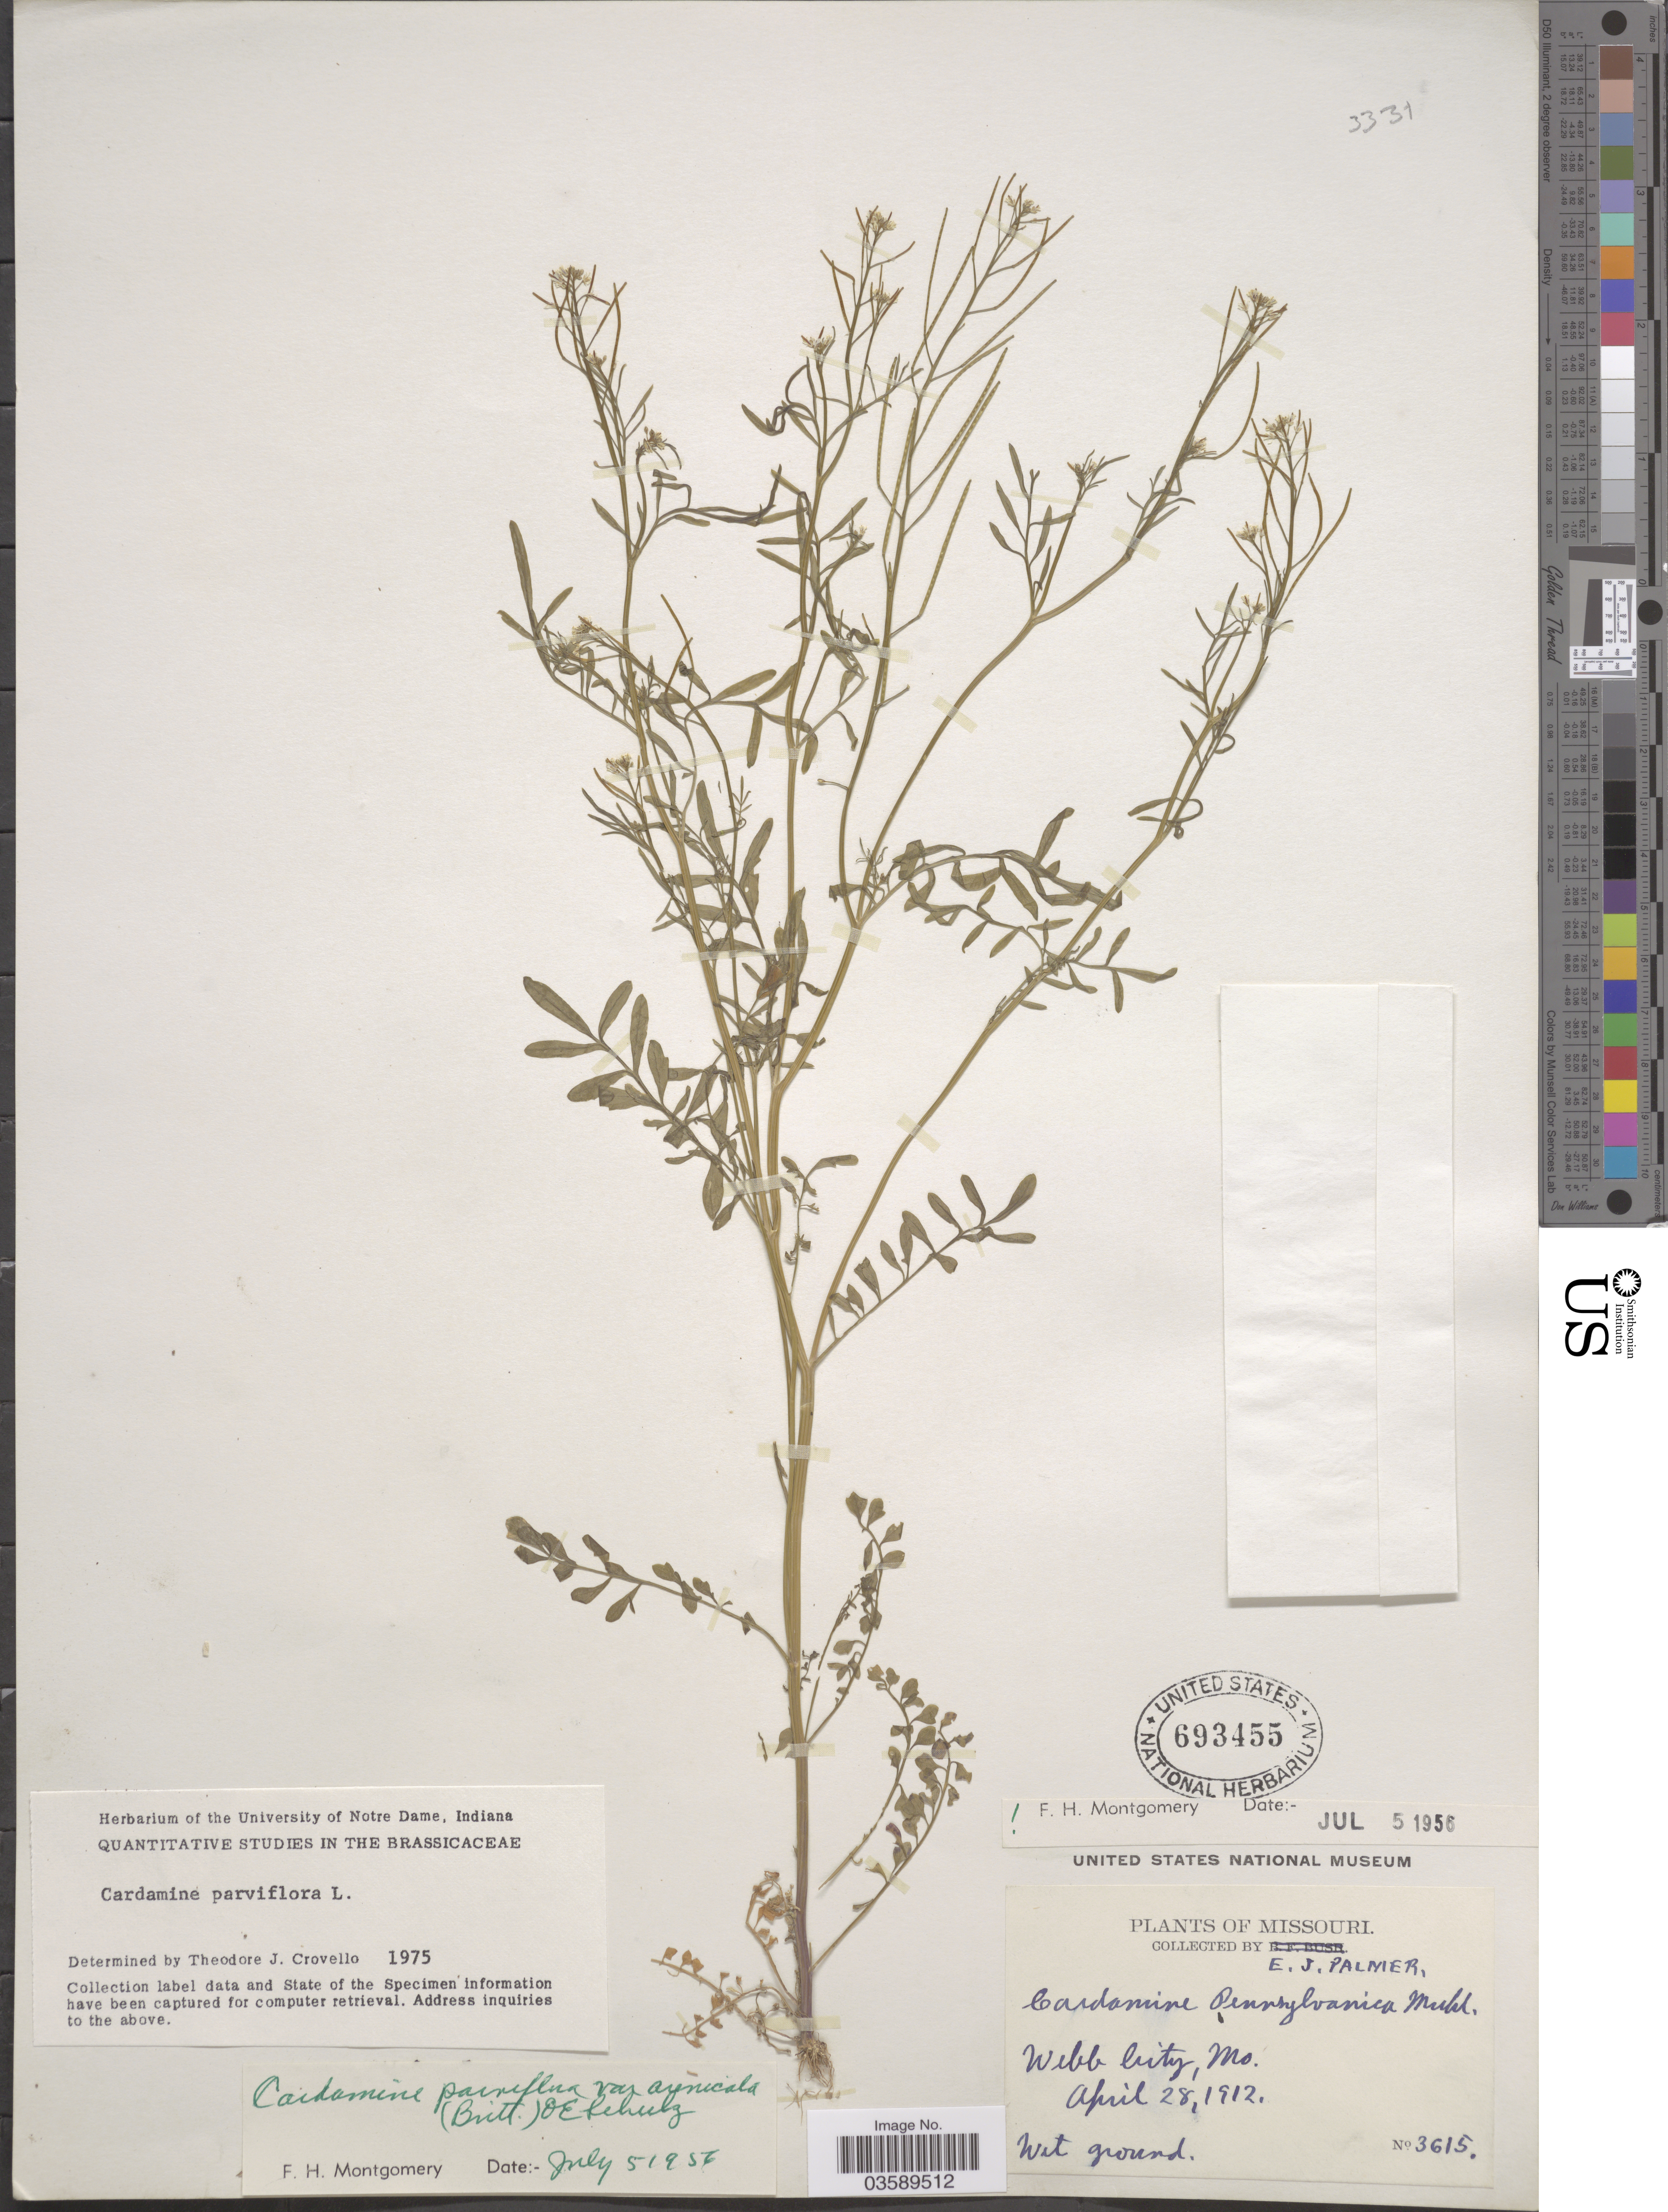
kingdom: Plantae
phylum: Tracheophyta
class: Magnoliopsida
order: Brassicales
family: Brassicaceae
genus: Cardamine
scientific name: Cardamine parviflora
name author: L.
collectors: E. J. Palmer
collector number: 3615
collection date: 1912-04-28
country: United States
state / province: Missouri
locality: Webb City.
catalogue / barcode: US 693455